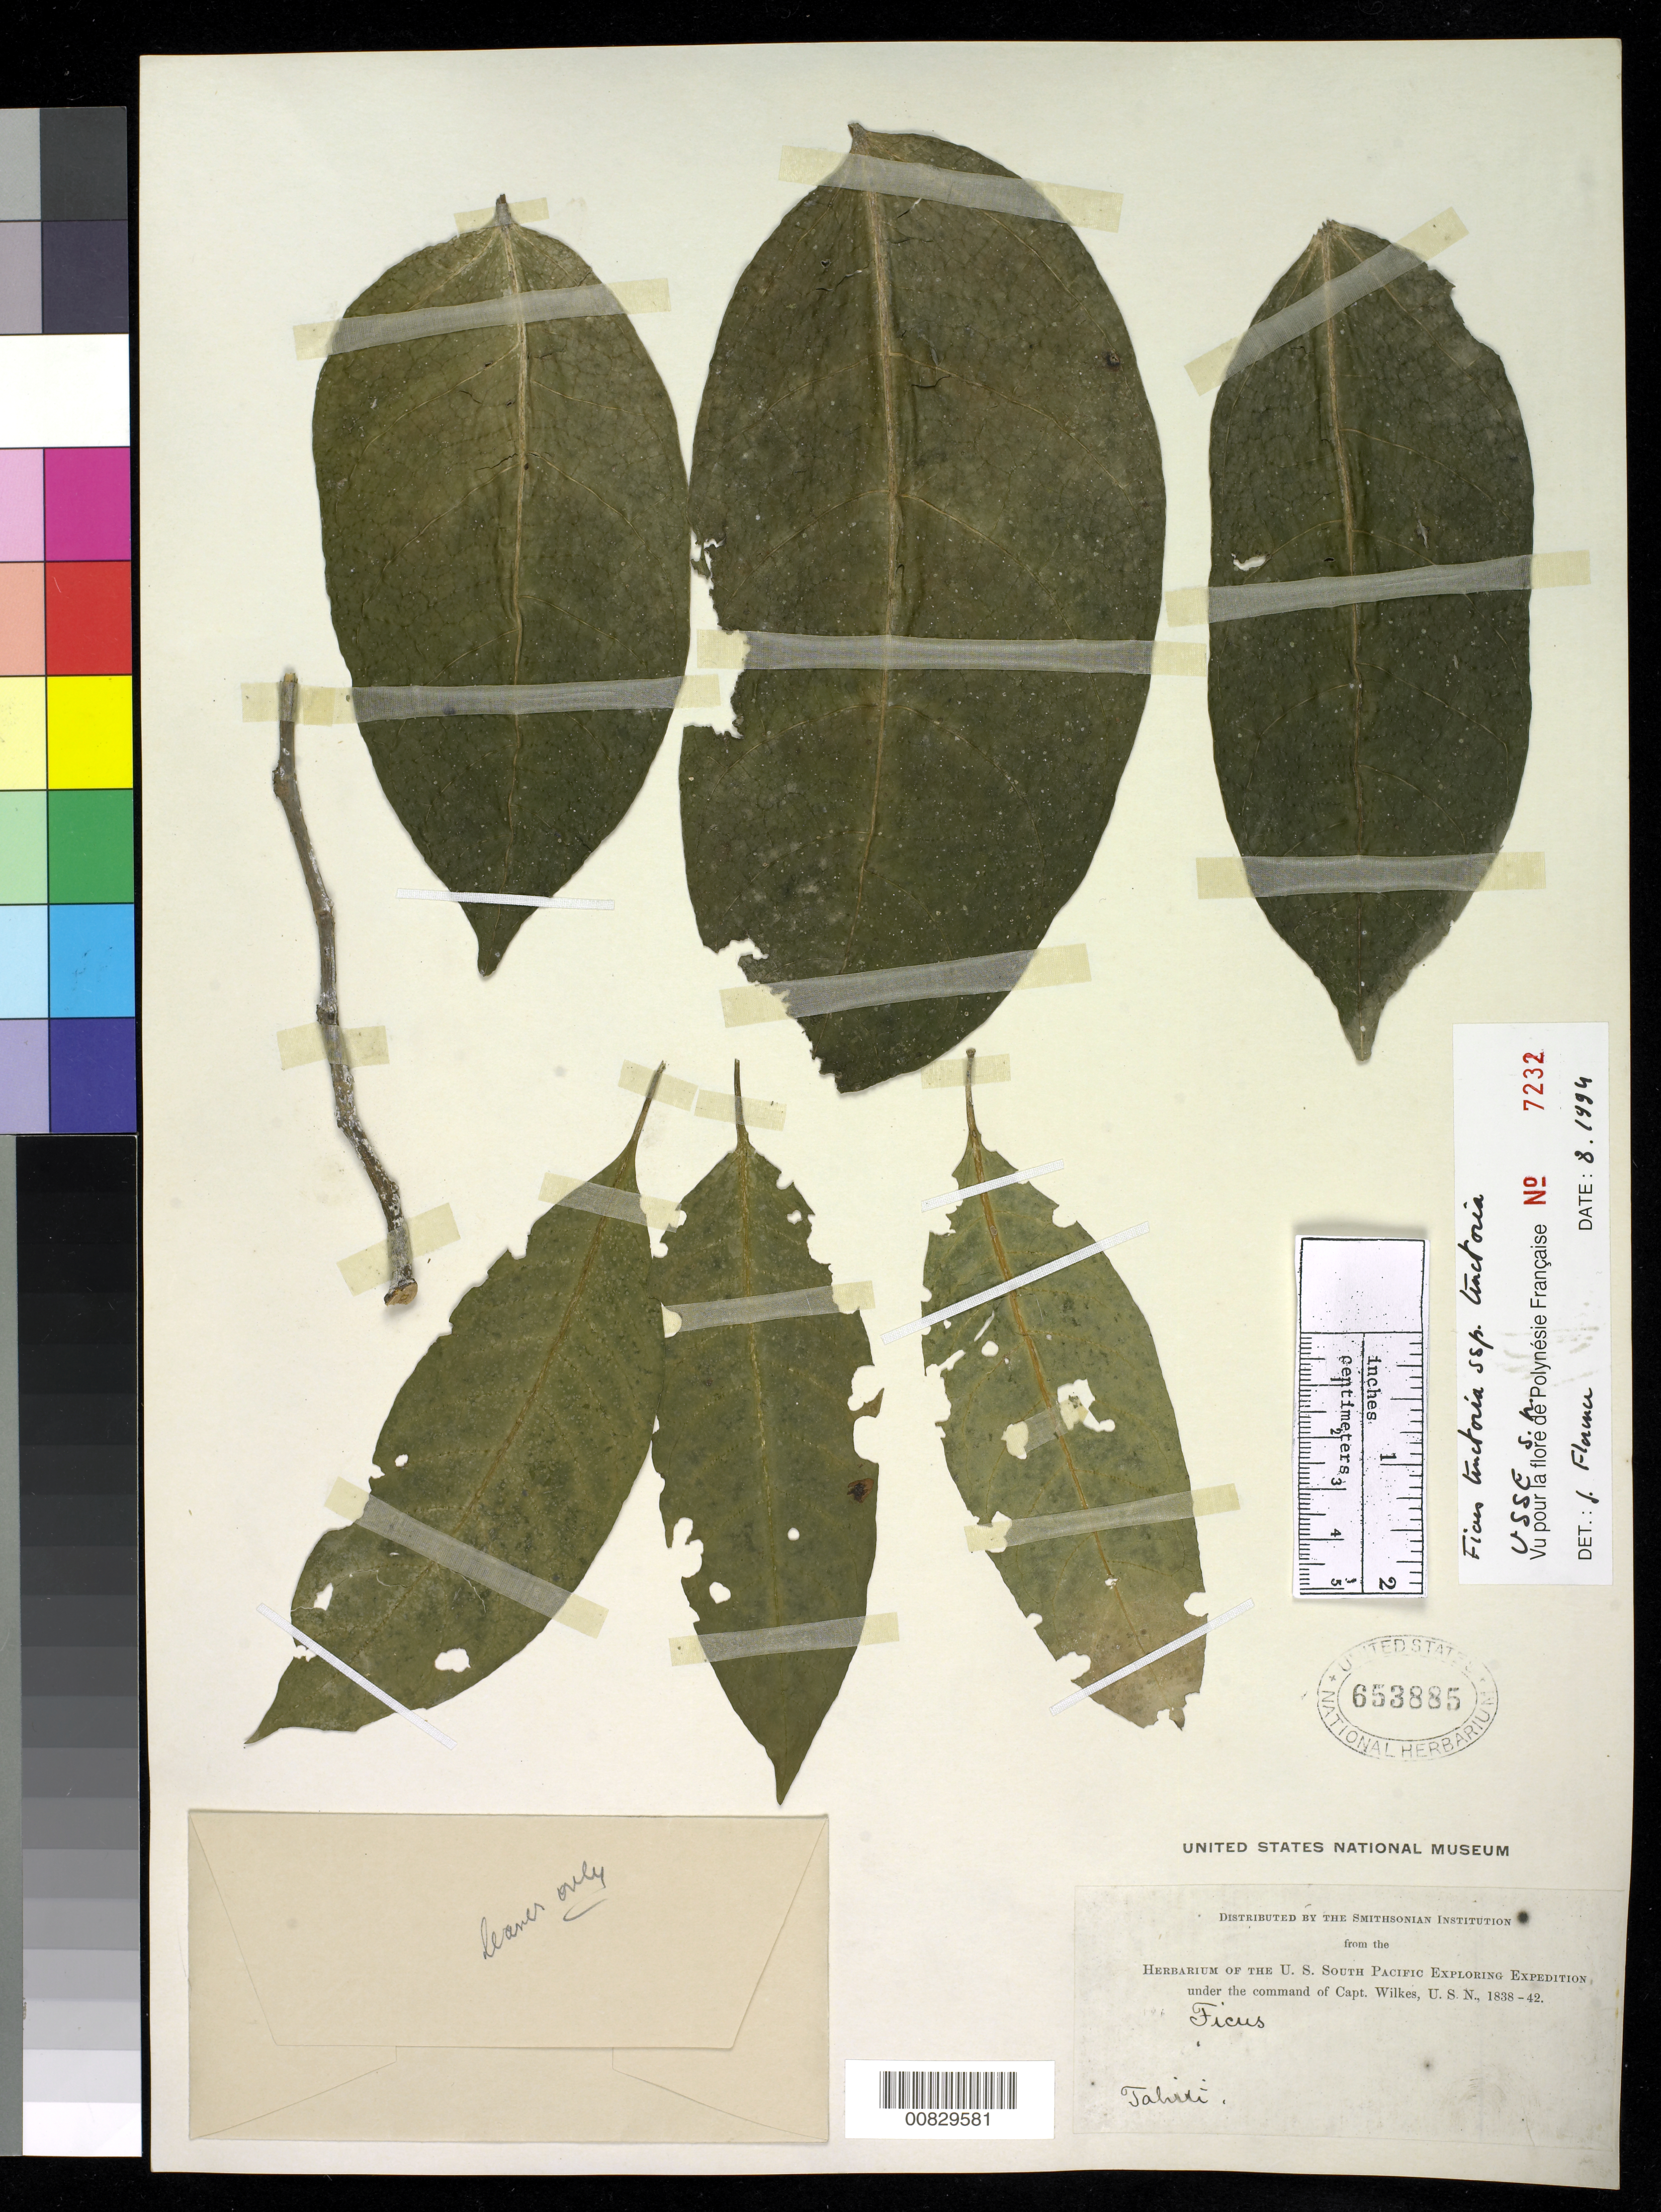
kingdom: Plantae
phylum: Tracheophyta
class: Magnoliopsida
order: Rosales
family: Moraceae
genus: Ficus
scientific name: Ficus tinctoria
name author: G. Forst.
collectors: Wilkes Explor. Exped.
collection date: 1838/1842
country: French Polynesia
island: Tahiti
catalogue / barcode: US 653885